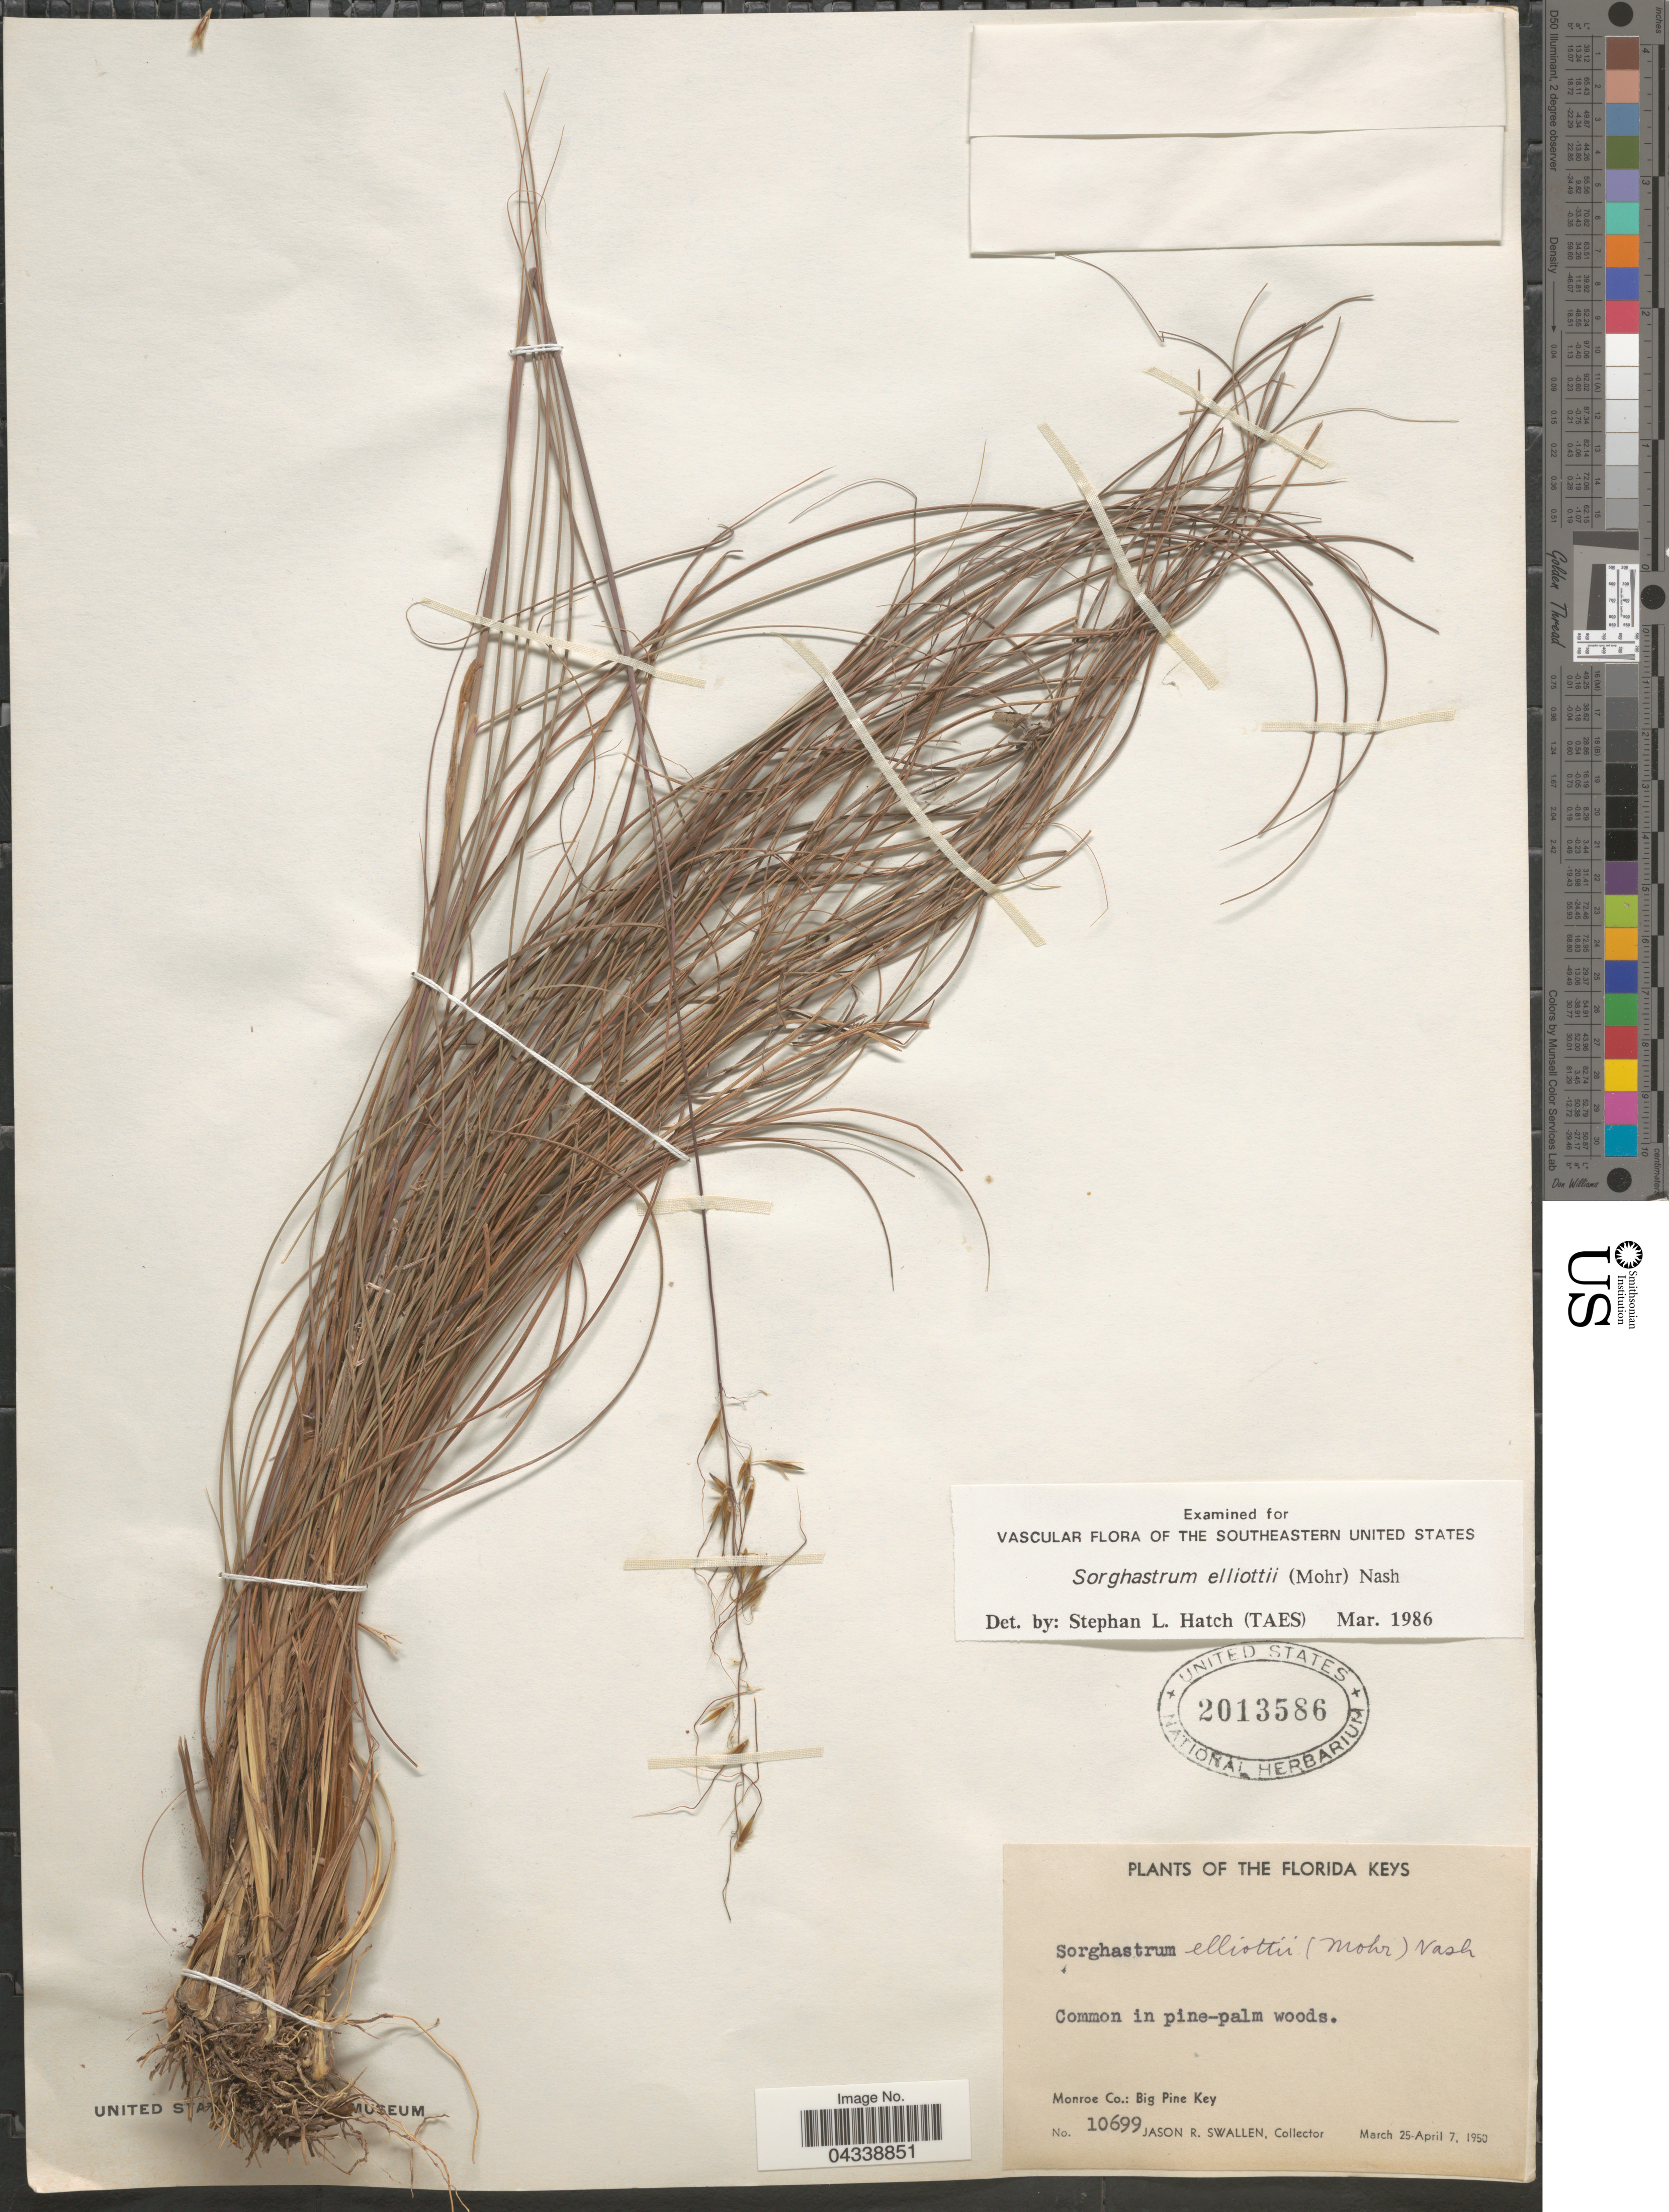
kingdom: Plantae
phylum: Tracheophyta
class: Liliopsida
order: Poales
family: Poaceae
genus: Sorghastrum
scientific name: Sorghastrum elliottii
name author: (C. Mohr) Nash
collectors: J. R. Swallen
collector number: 10699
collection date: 1950-03-25/1950-04-07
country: United States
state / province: Florida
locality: The Florida Keys. Monroe Co.: Big Pine Key.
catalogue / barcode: US 2013586